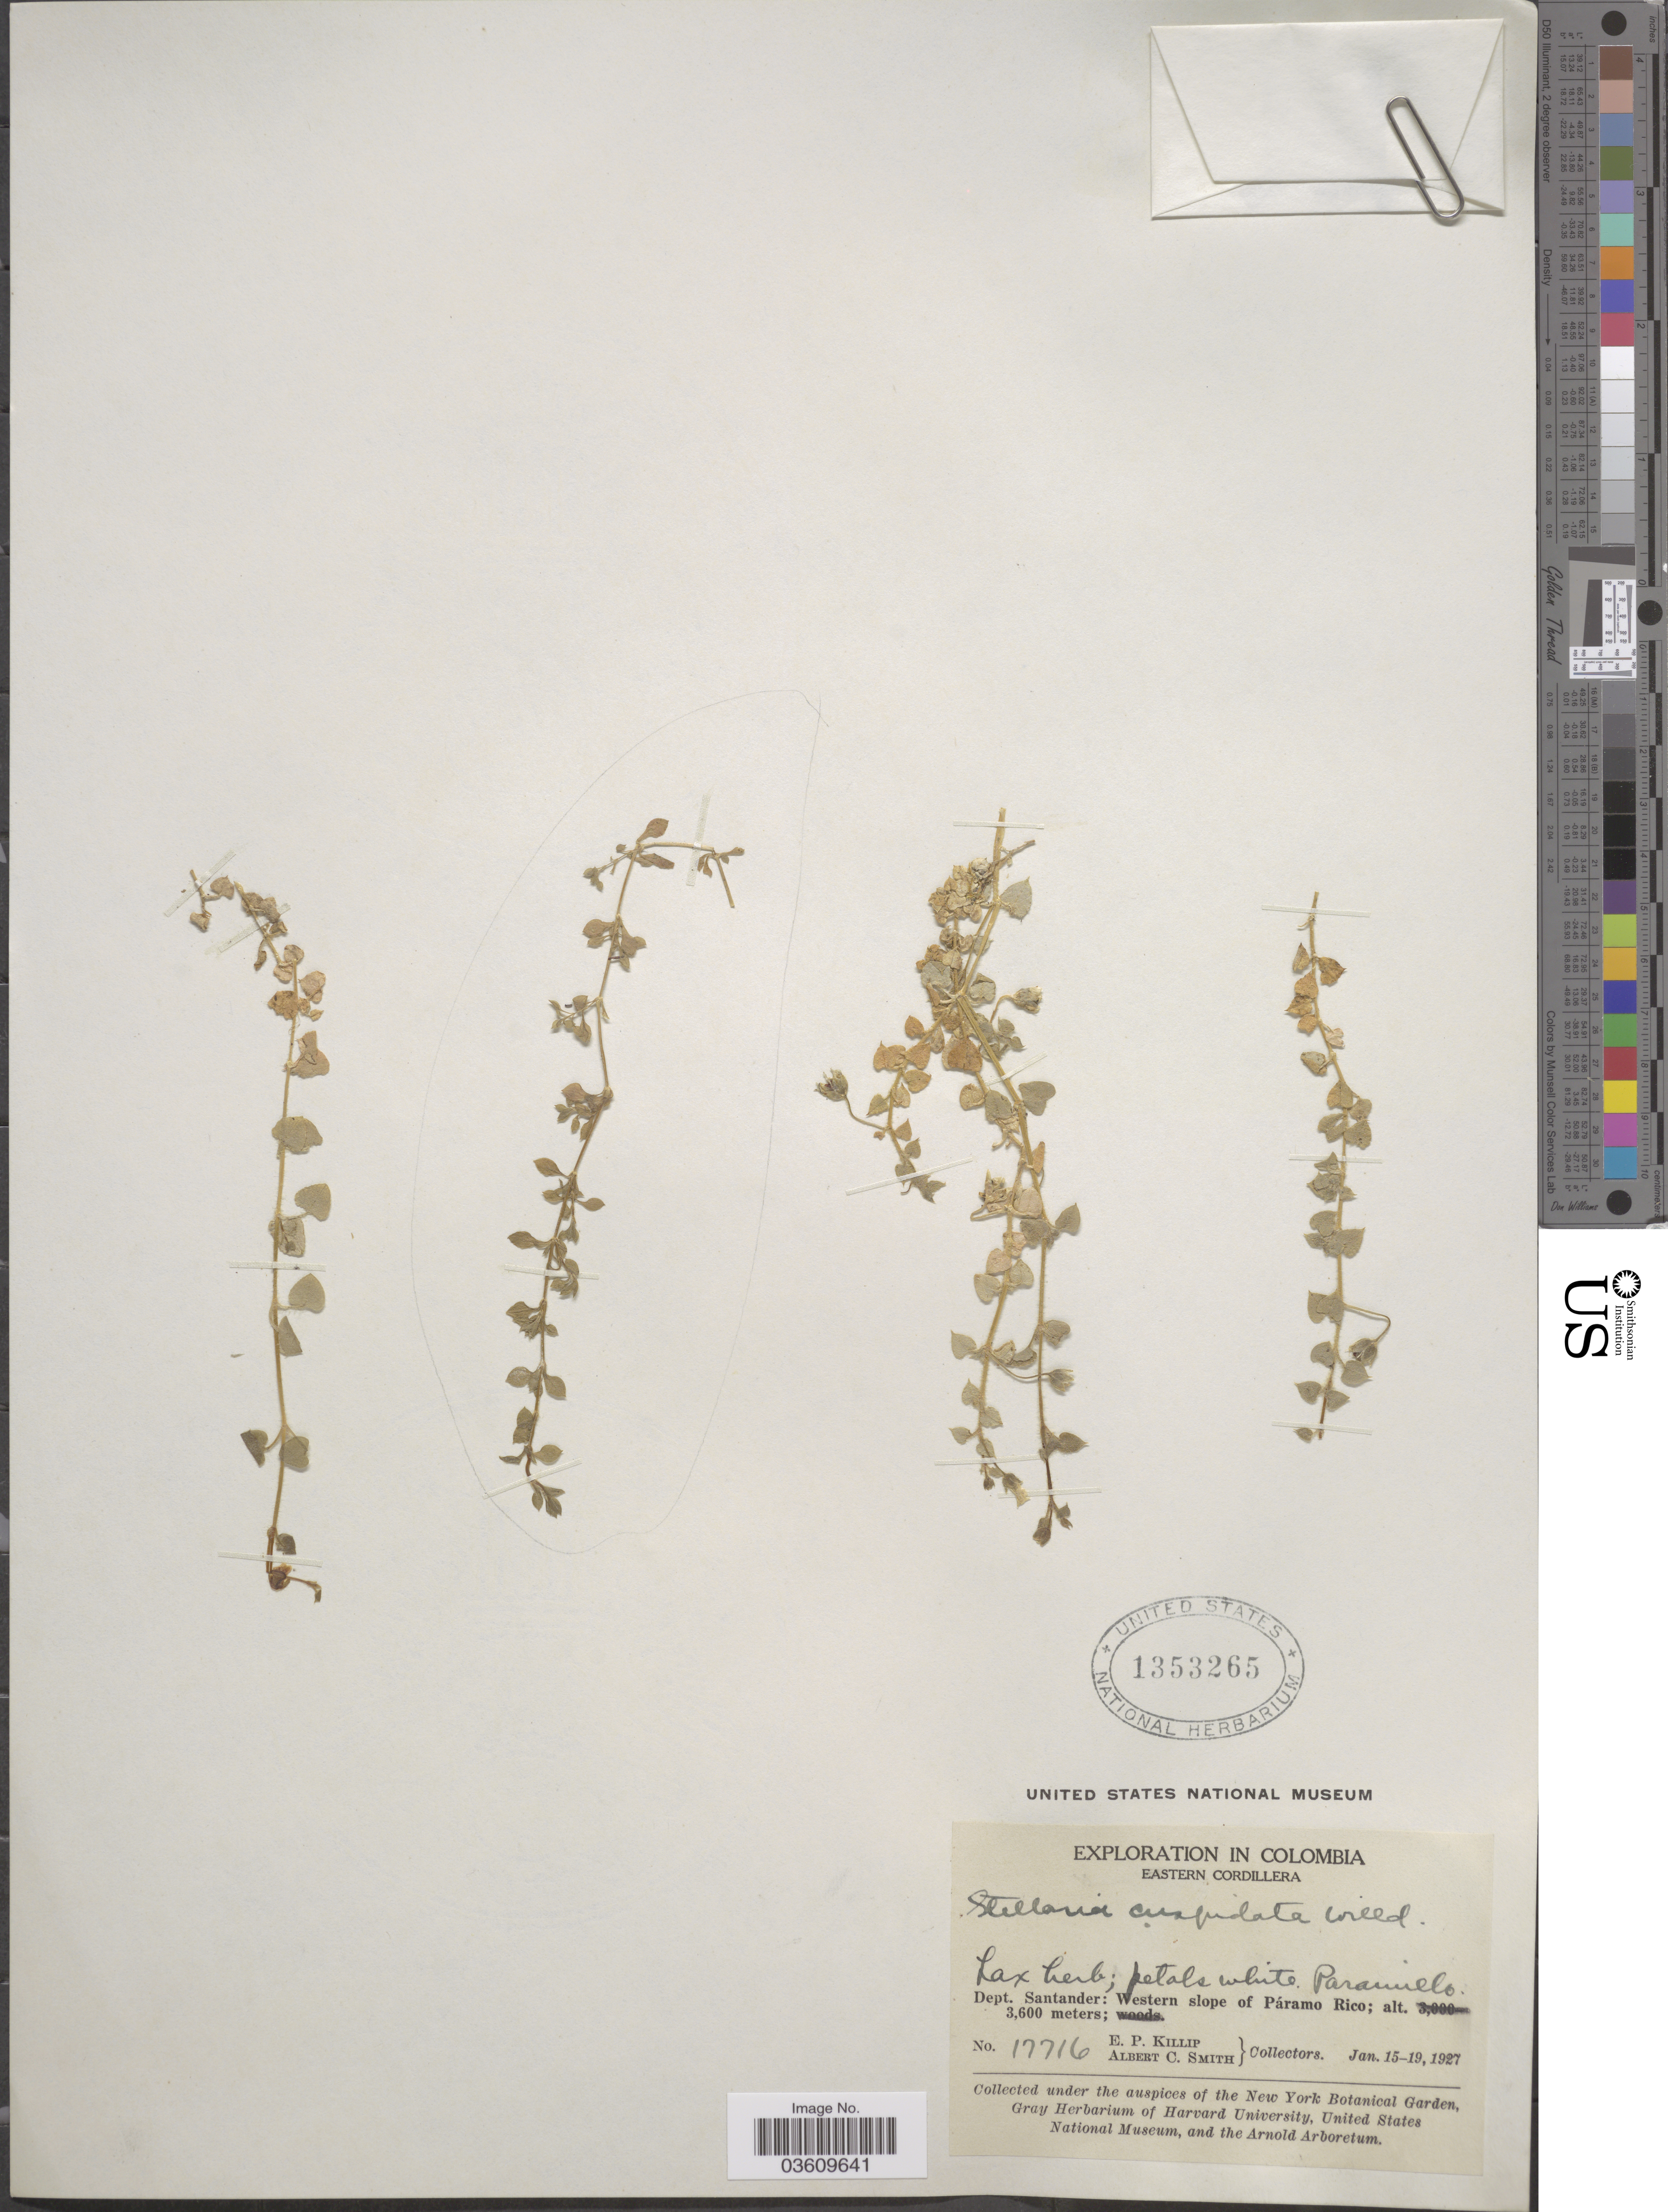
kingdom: Plantae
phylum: Tracheophyta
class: Magnoliopsida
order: Caryophyllales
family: Caryophyllaceae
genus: Stellaria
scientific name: Stellaria cuspidata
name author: Willd. ex Schltdl.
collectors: E. P. Killip & A. C. Smith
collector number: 17716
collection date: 1927-01-15/1927-01-19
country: Colombia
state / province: Santander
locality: Eastern Cordillera. Dept. Santander: Western slope of Páramo Rico.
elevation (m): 3600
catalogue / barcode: US 1353265